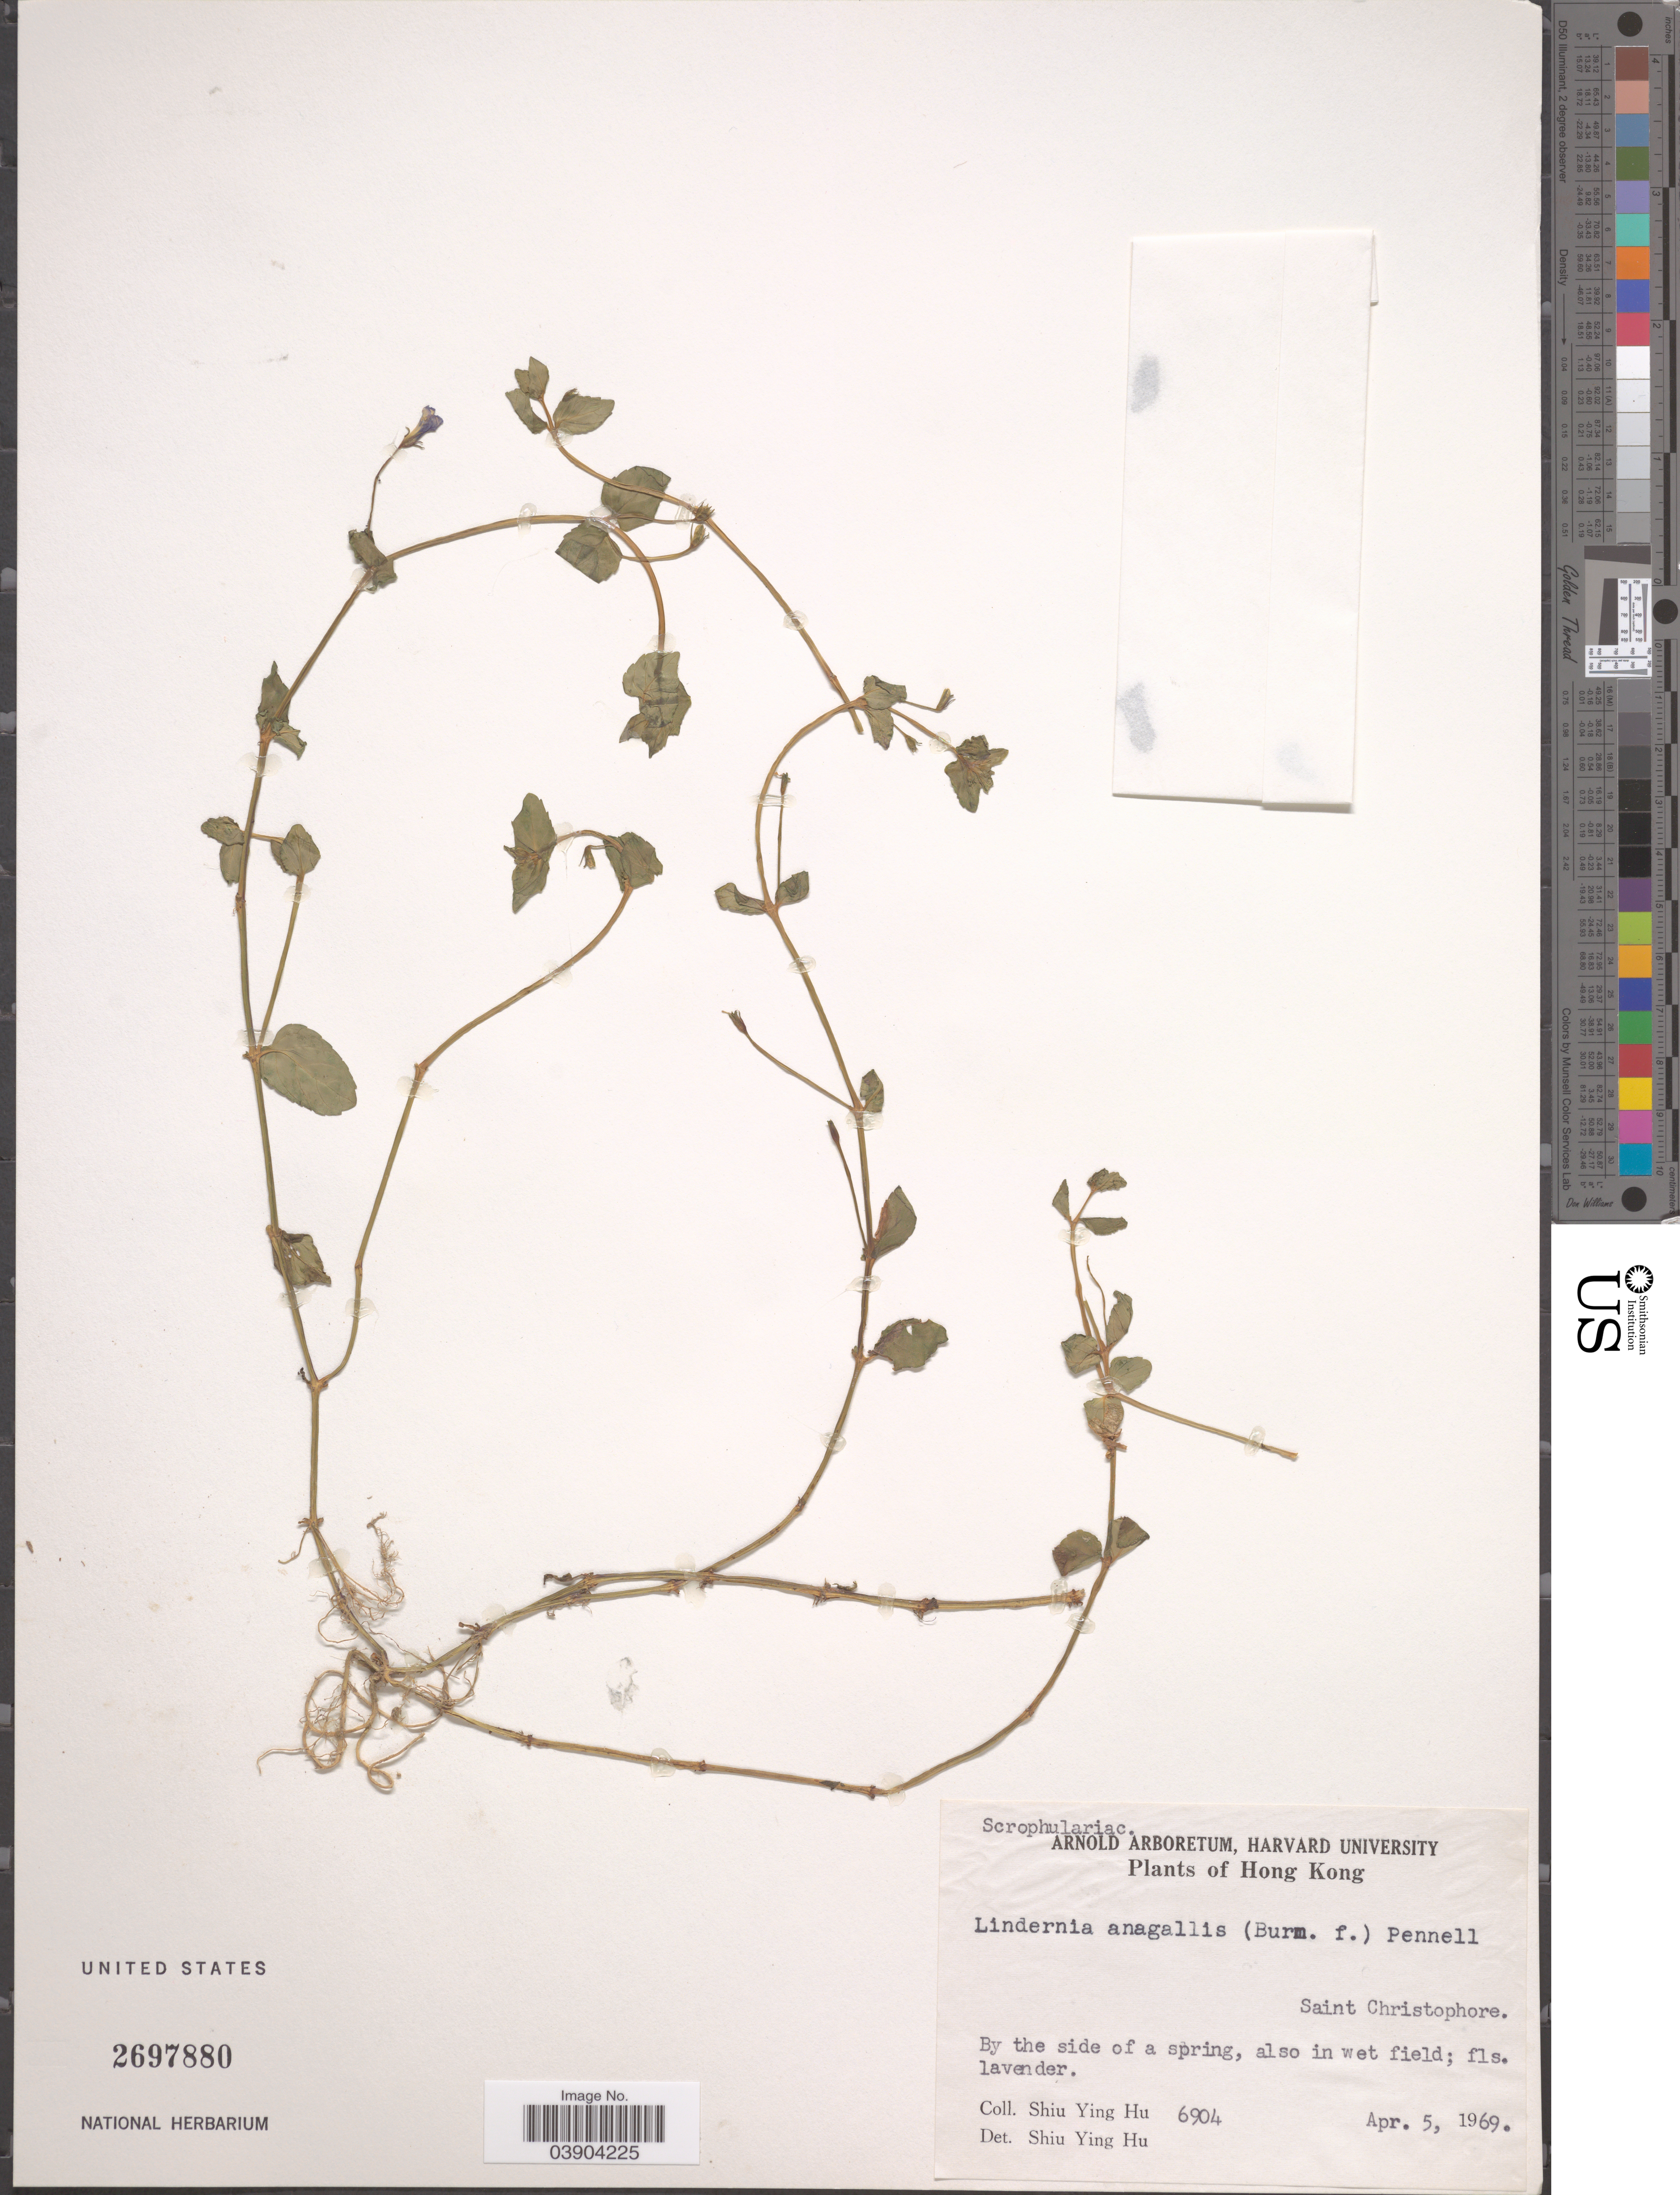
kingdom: Plantae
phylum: Tracheophyta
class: Magnoliopsida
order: Lamiales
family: Linderniaceae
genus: Lindernia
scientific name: Lindernia anagallis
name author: (Burm. f.) Pennell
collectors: S. Y. Hu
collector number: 6904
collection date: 1969-04-05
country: China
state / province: Hong Kong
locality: Saint Christophore.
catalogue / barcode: US 2697880